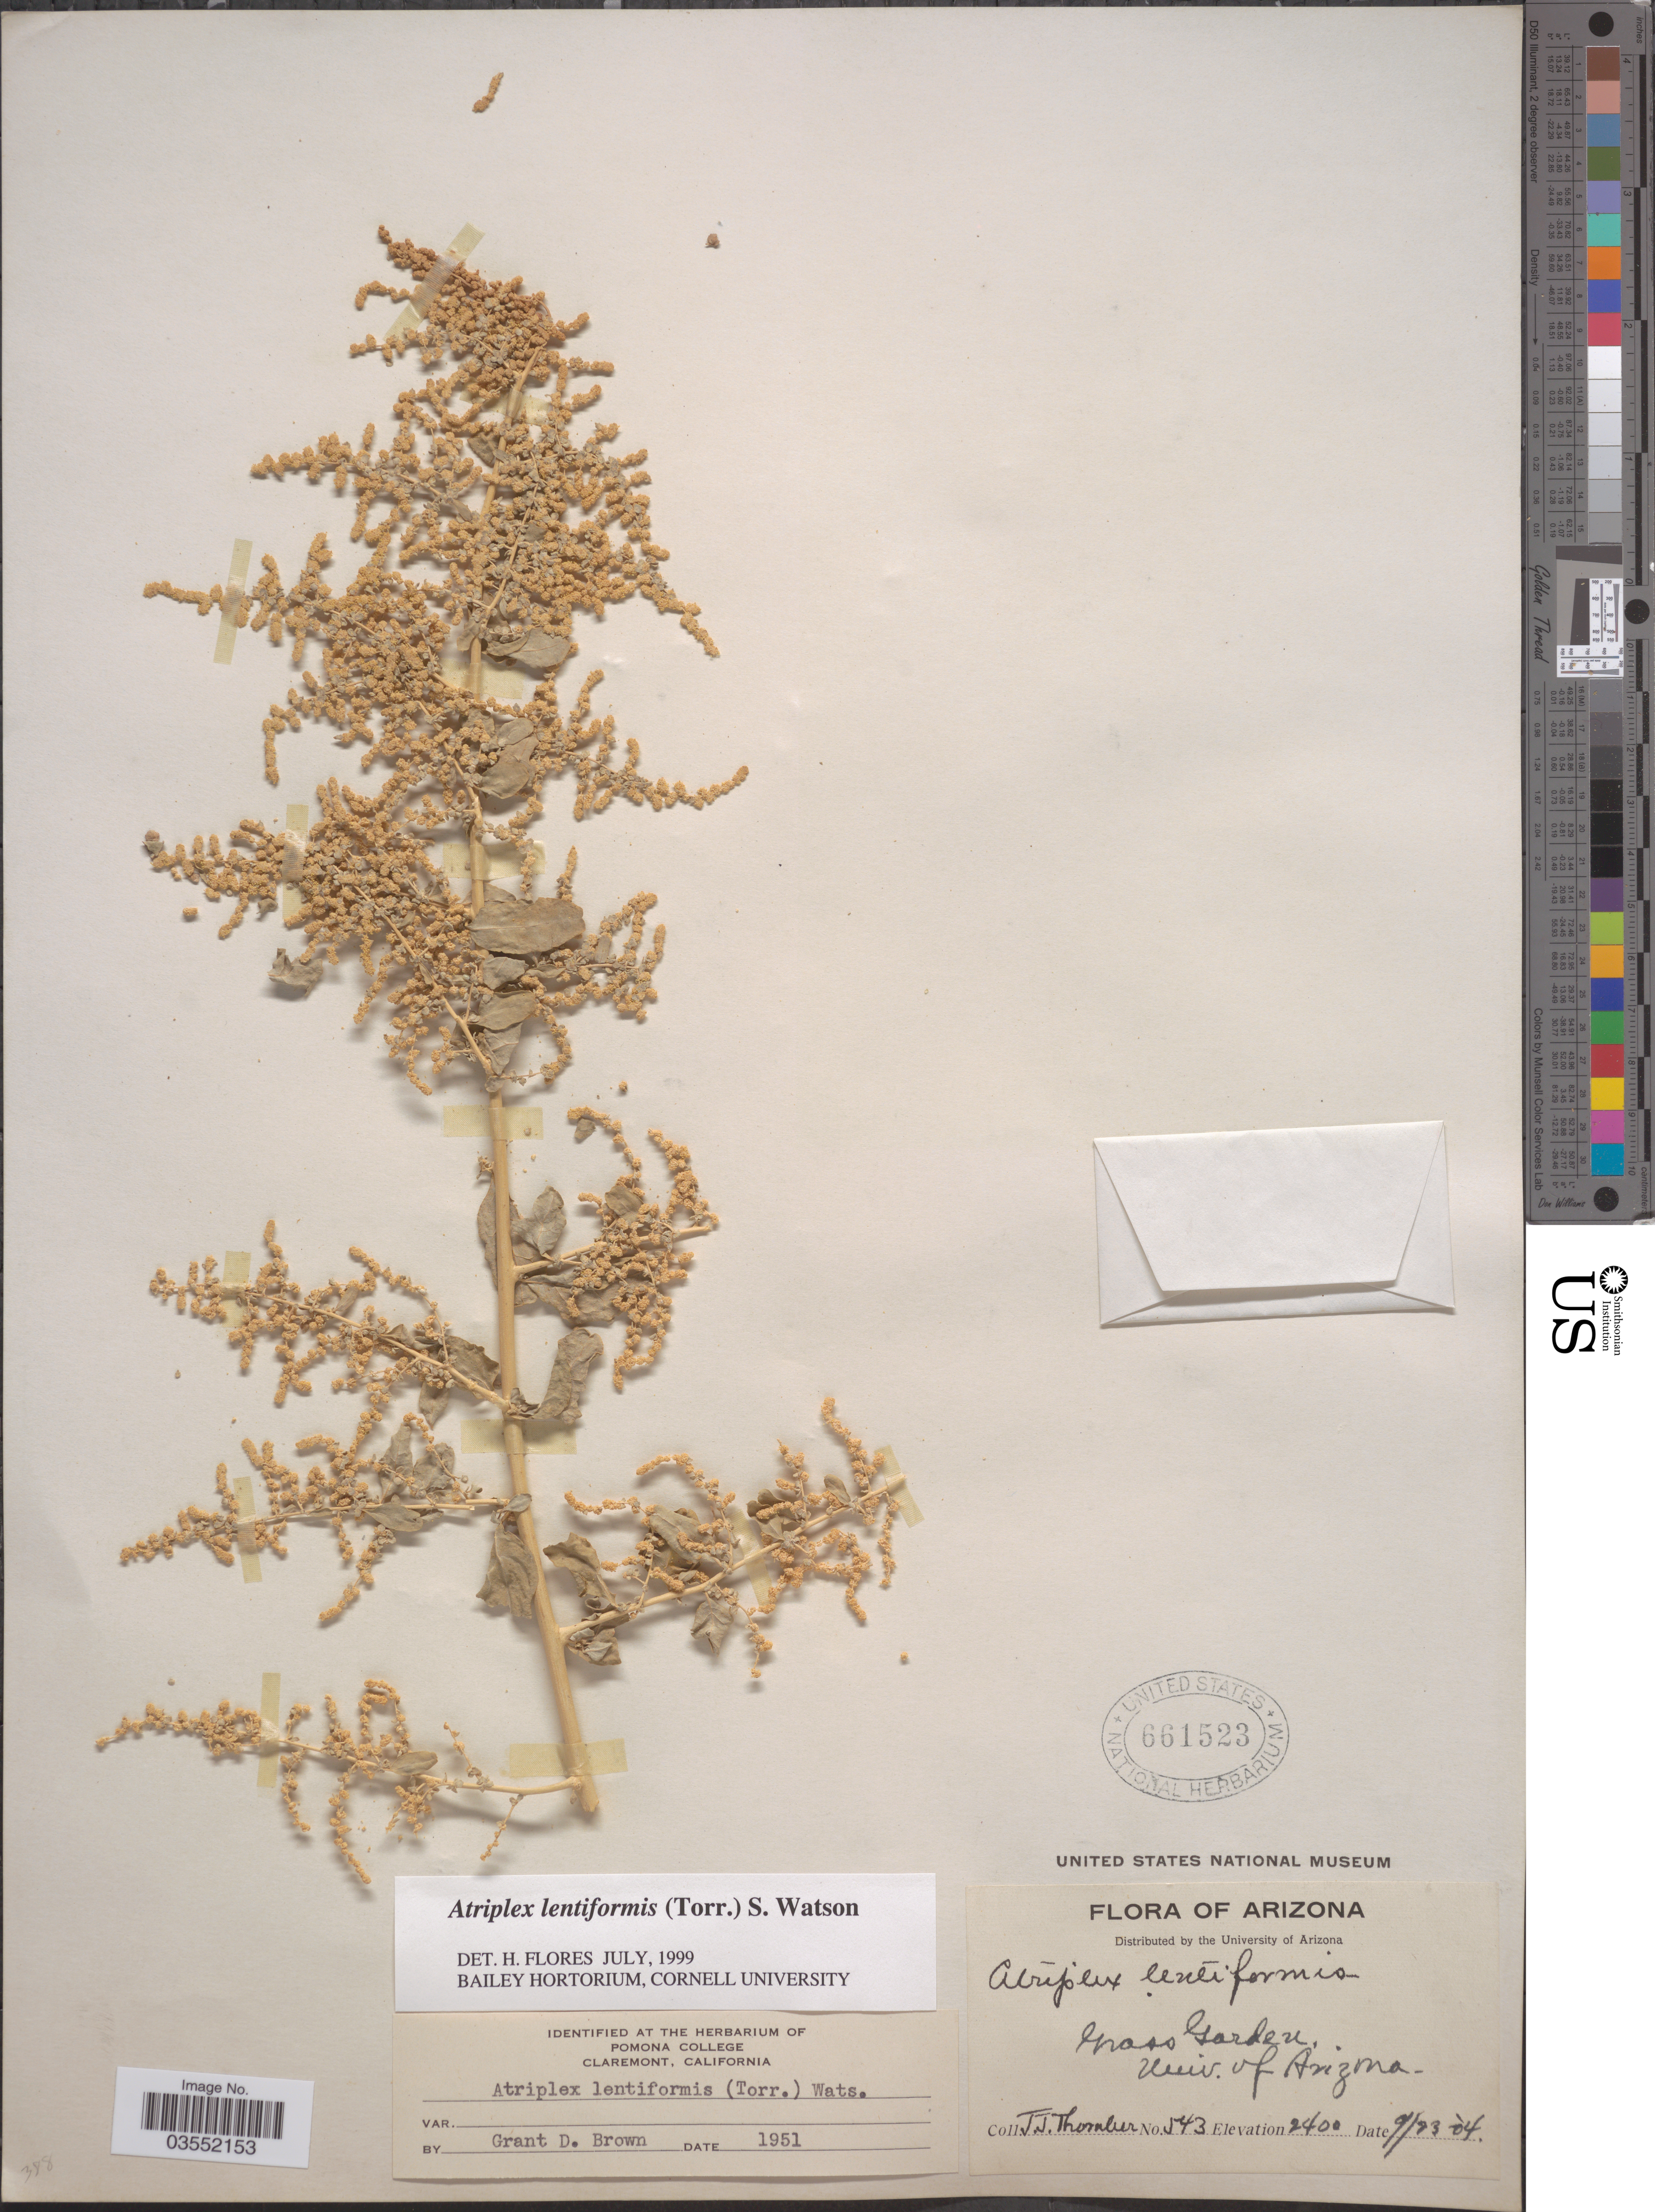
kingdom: Plantae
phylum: Tracheophyta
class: Magnoliopsida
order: Caryophyllales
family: Amaranthaceae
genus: Atriplex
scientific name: Atriplex lentiformis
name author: (Torr.) S. Watson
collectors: J. Thornber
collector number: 543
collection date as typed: Transcribed d/m/y: 23/9/4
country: United States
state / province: Arizona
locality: Grass Garden. Univ. of Arizona.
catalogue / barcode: US 661523